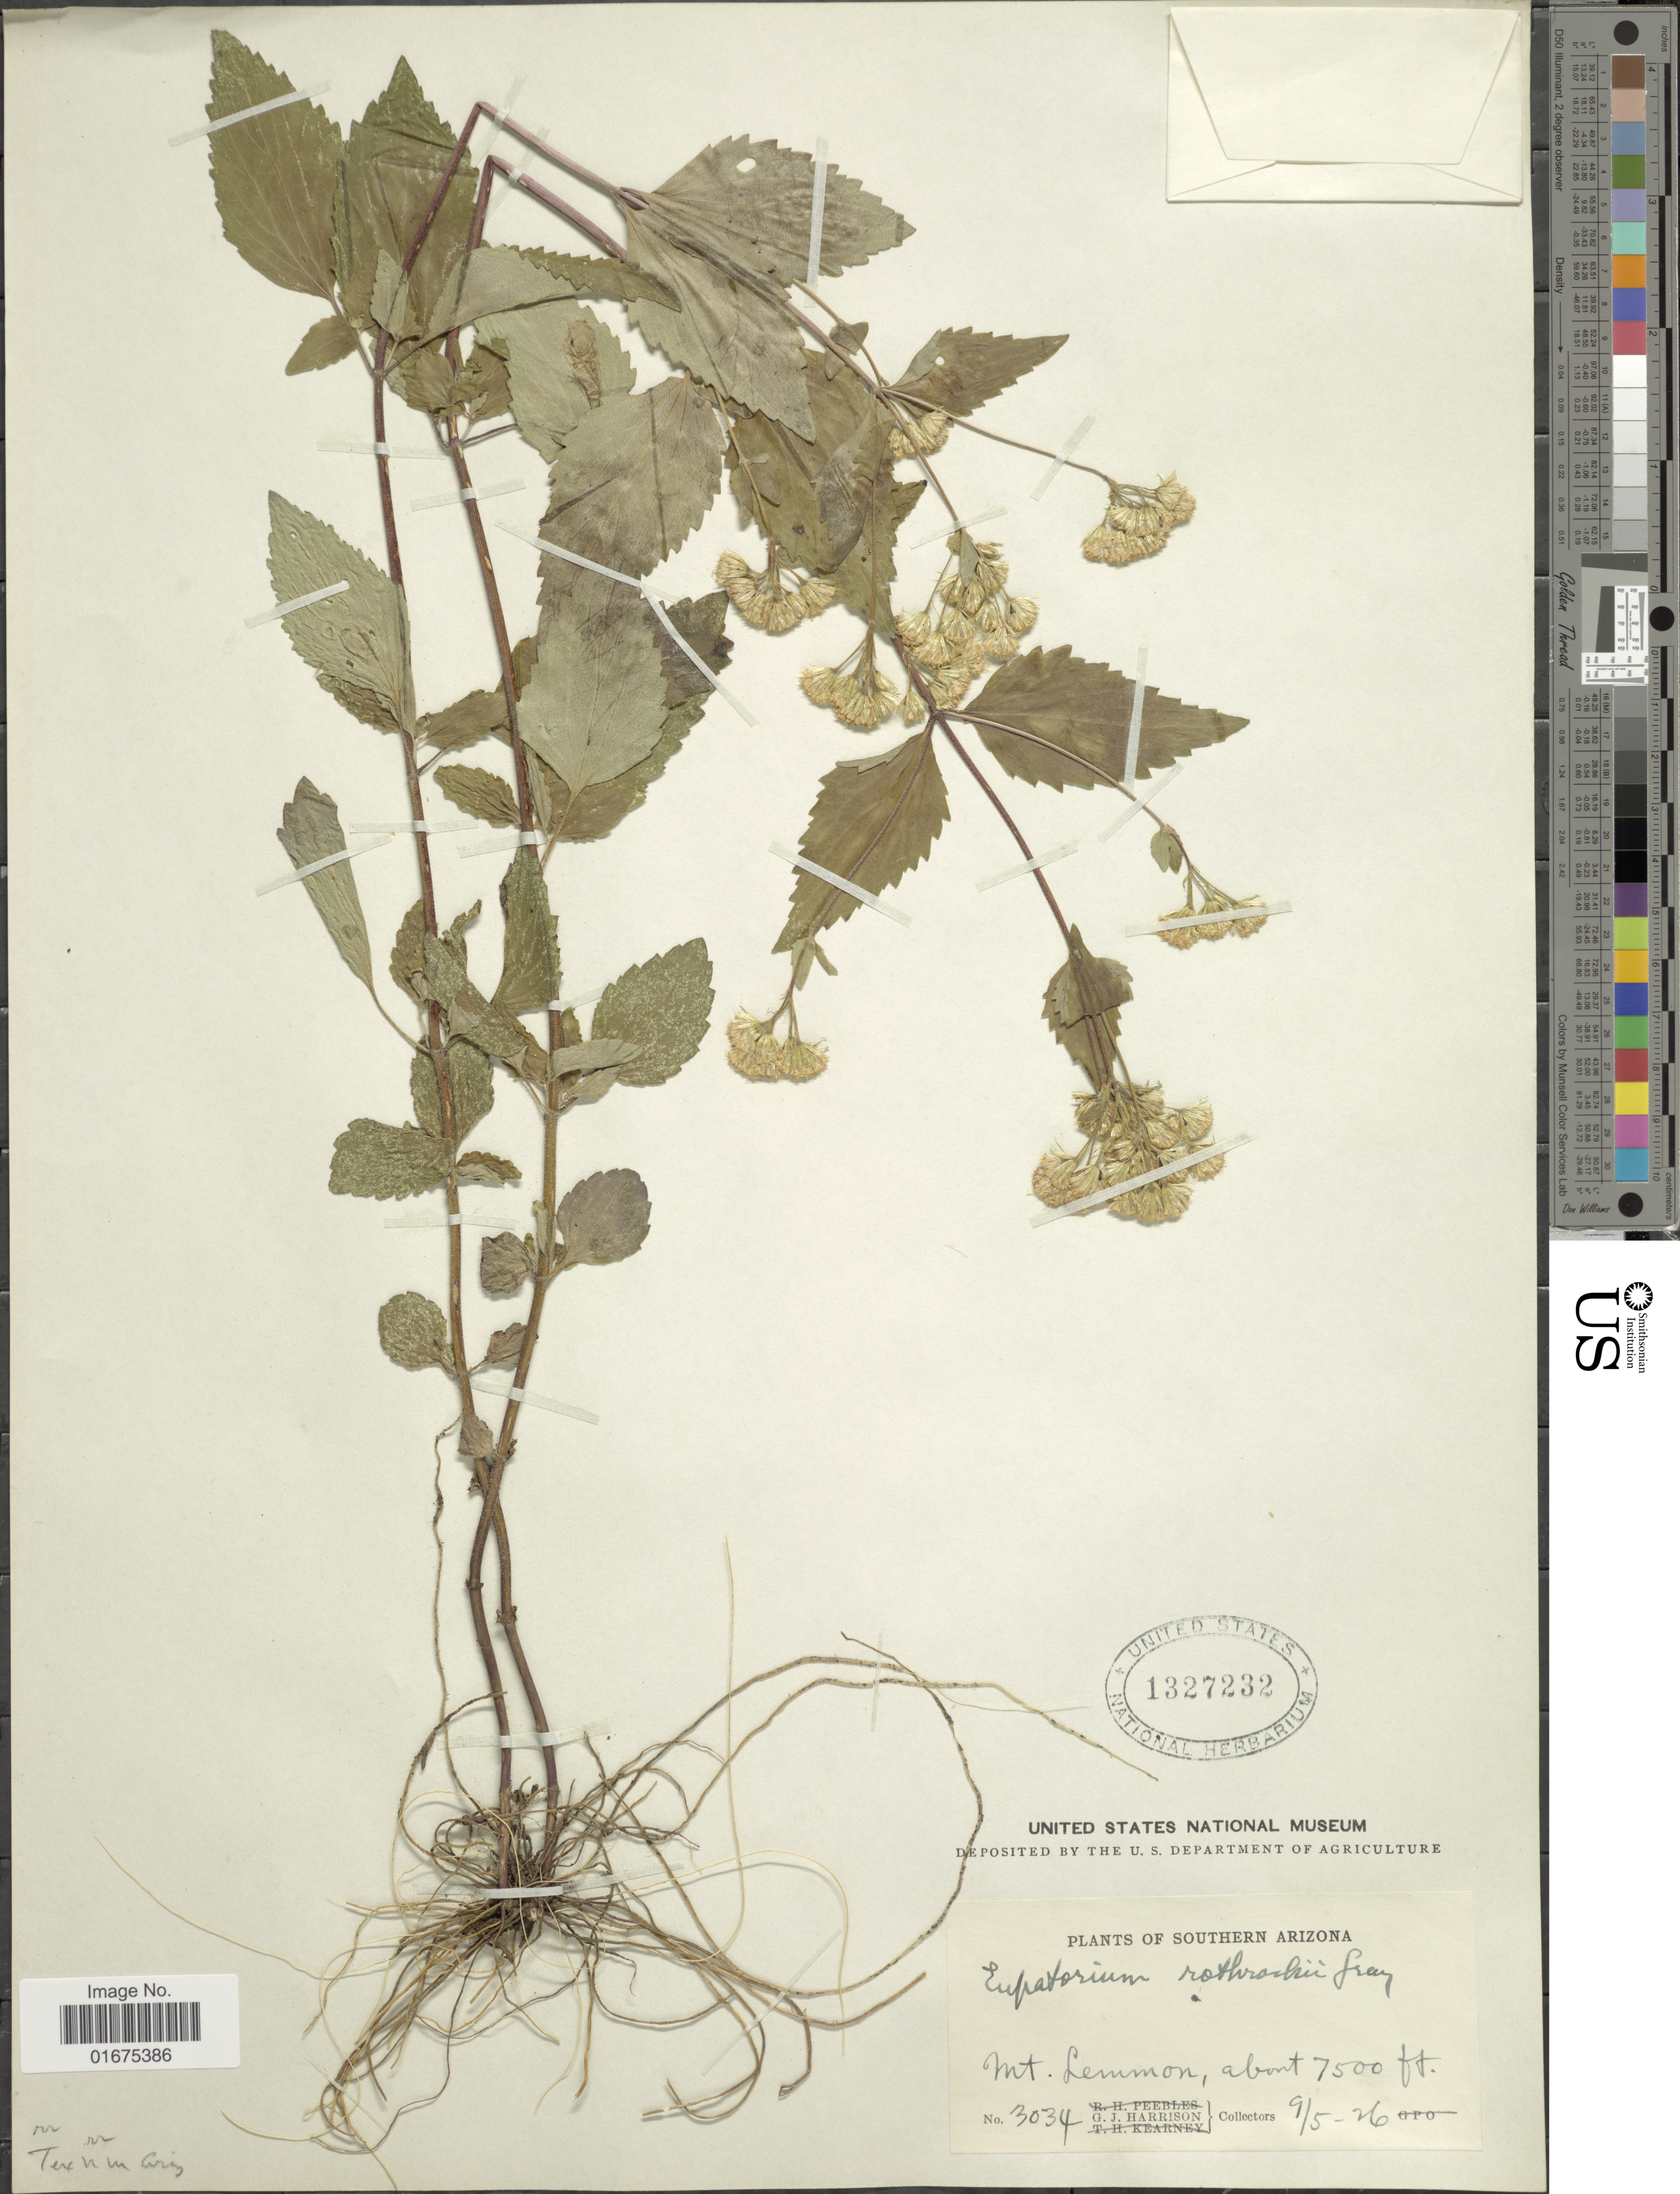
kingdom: Plantae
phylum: Tracheophyta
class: Magnoliopsida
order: Asterales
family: Asteraceae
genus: Ageratina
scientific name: Ageratina rothrockii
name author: (A. Gray) R.M. King & H. Rob.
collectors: G. J. Harrison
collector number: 3034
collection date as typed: Transcribed d/m/y: 5/9/26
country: United States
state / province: Arizona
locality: Southern Arizona, Mt. Lemmon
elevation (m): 2286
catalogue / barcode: US 1327232